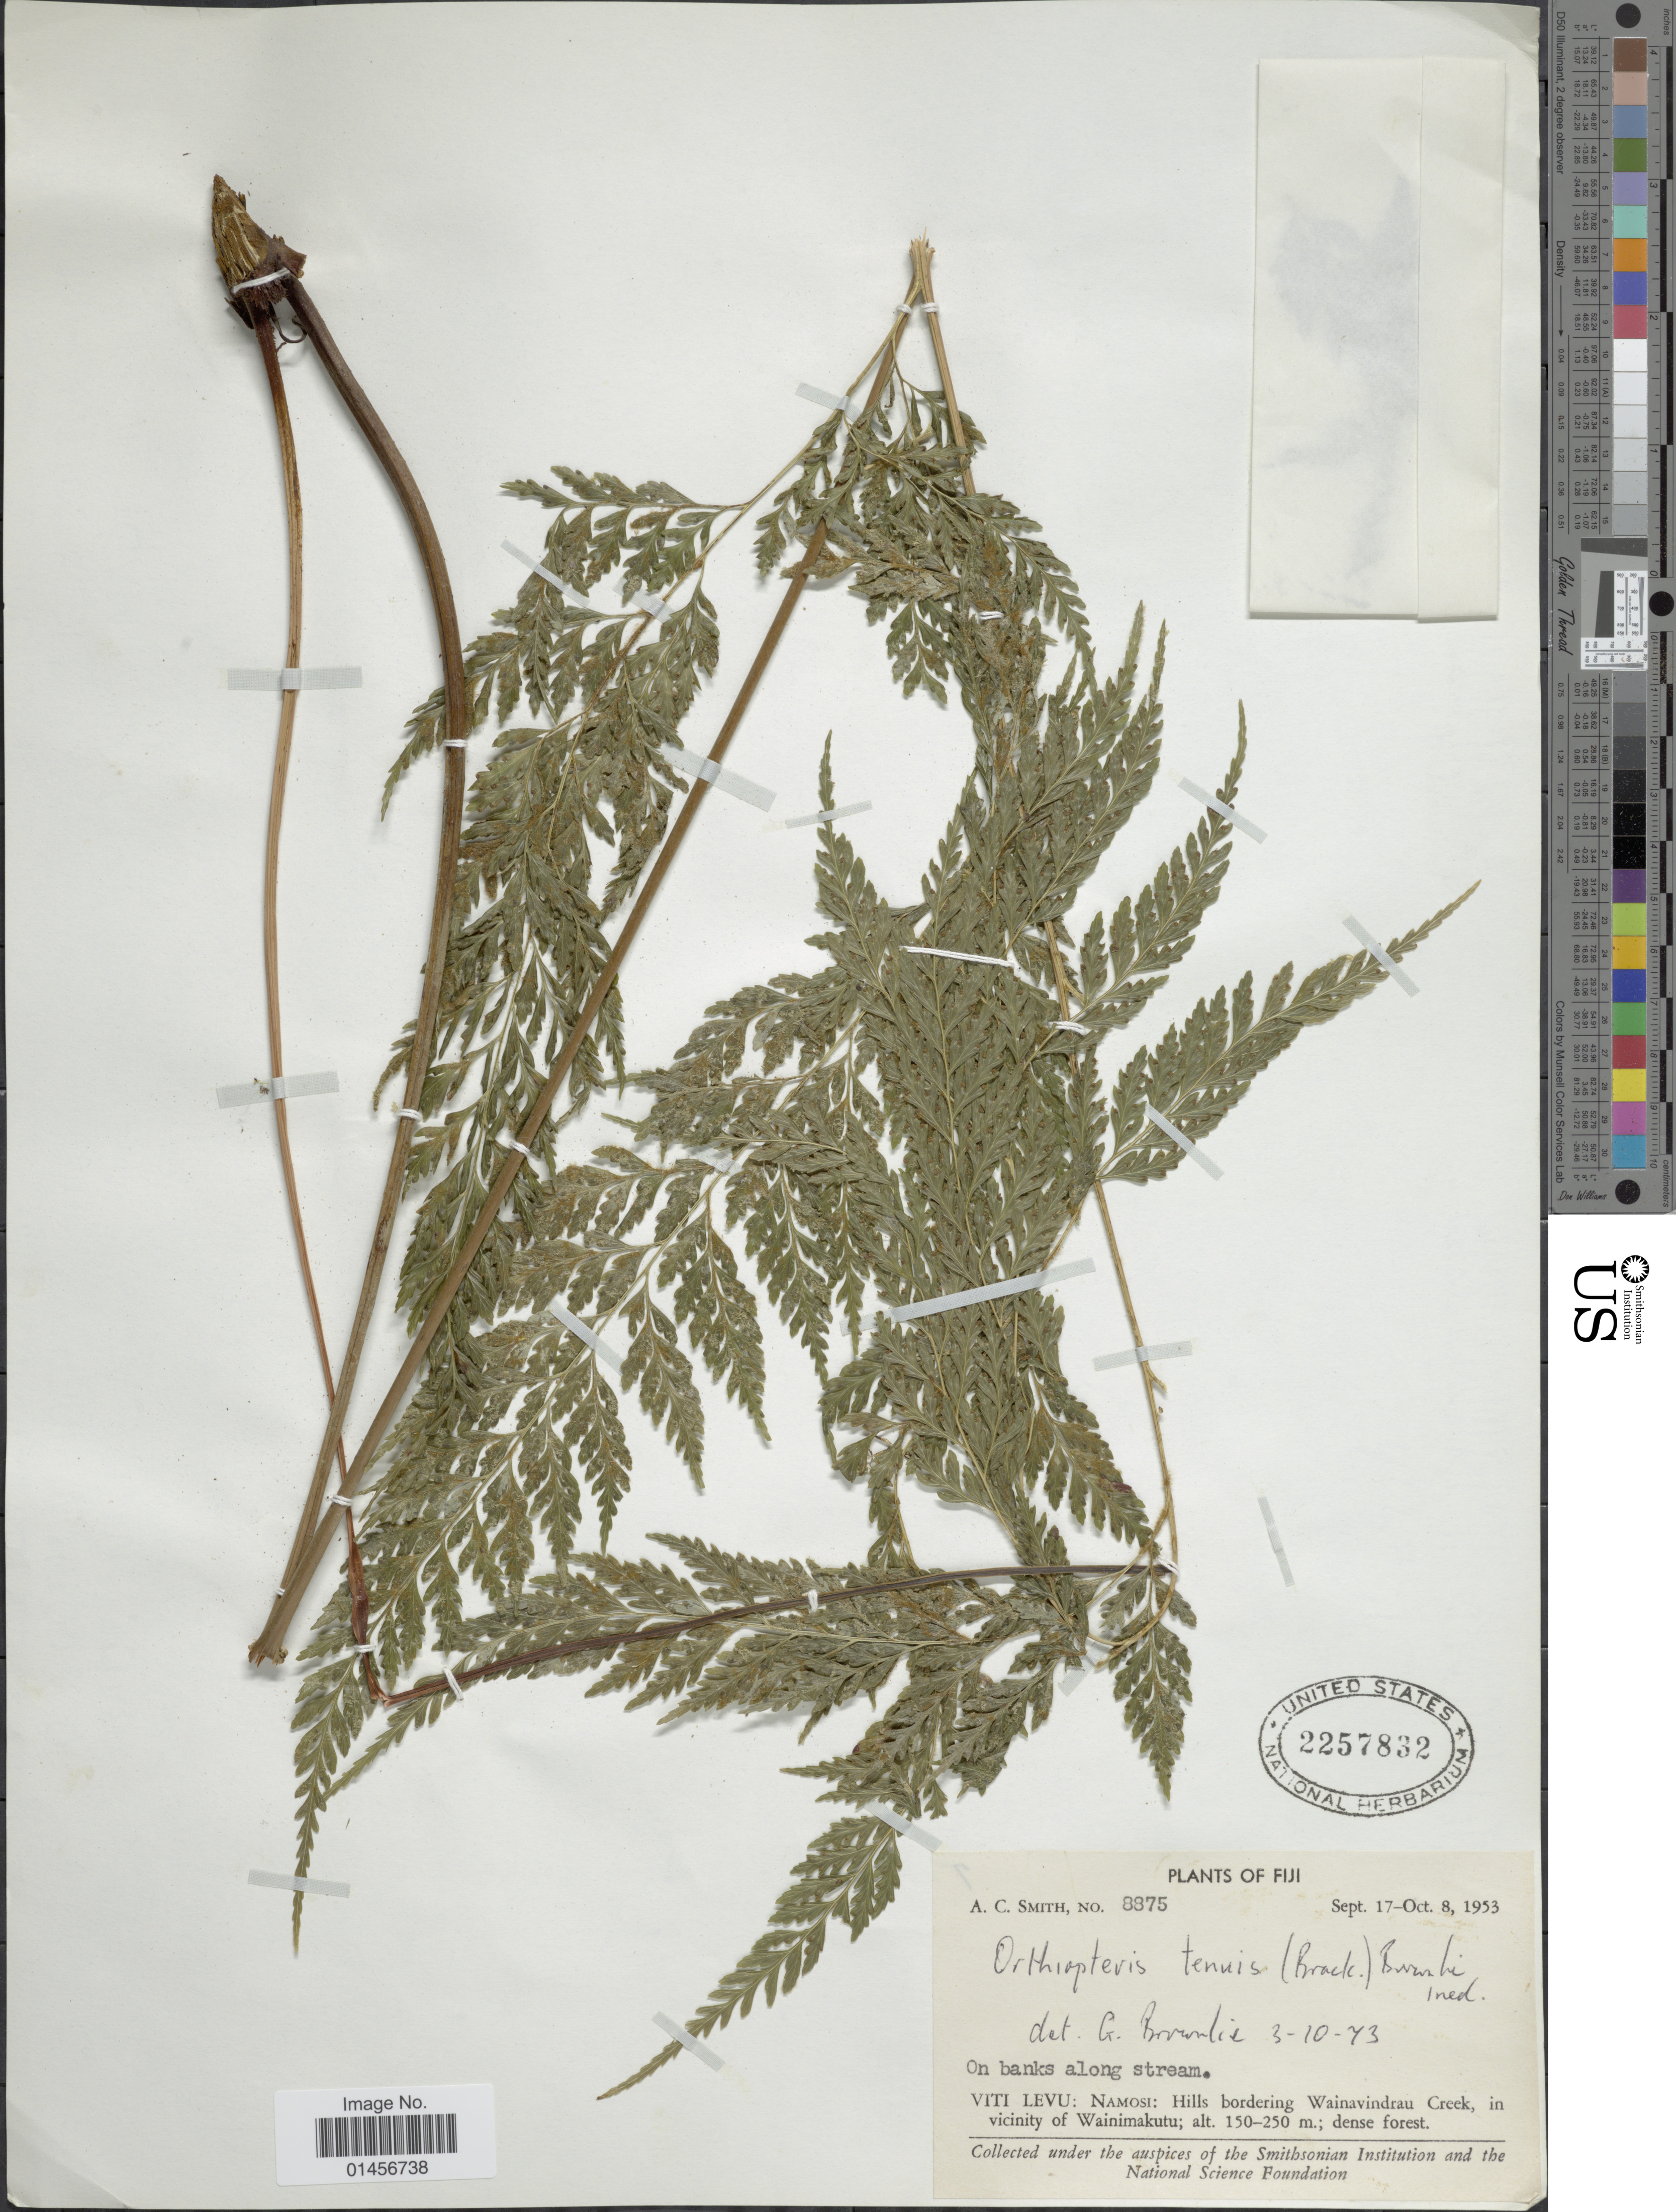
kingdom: Plantae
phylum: Tracheophyta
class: Polypodiopsida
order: Polypodiales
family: Saccolomataceae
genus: Saccoloma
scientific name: Saccoloma tenue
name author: (Brack.) Mett.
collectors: A. C. Smith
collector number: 8875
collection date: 1953-09-17/1953-10-08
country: Fiji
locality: Viti Levu: Namosi: Hills bordering Wainavindrau Creek, in vicinity of Wainimakutu.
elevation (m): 150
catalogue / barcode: US 2257832